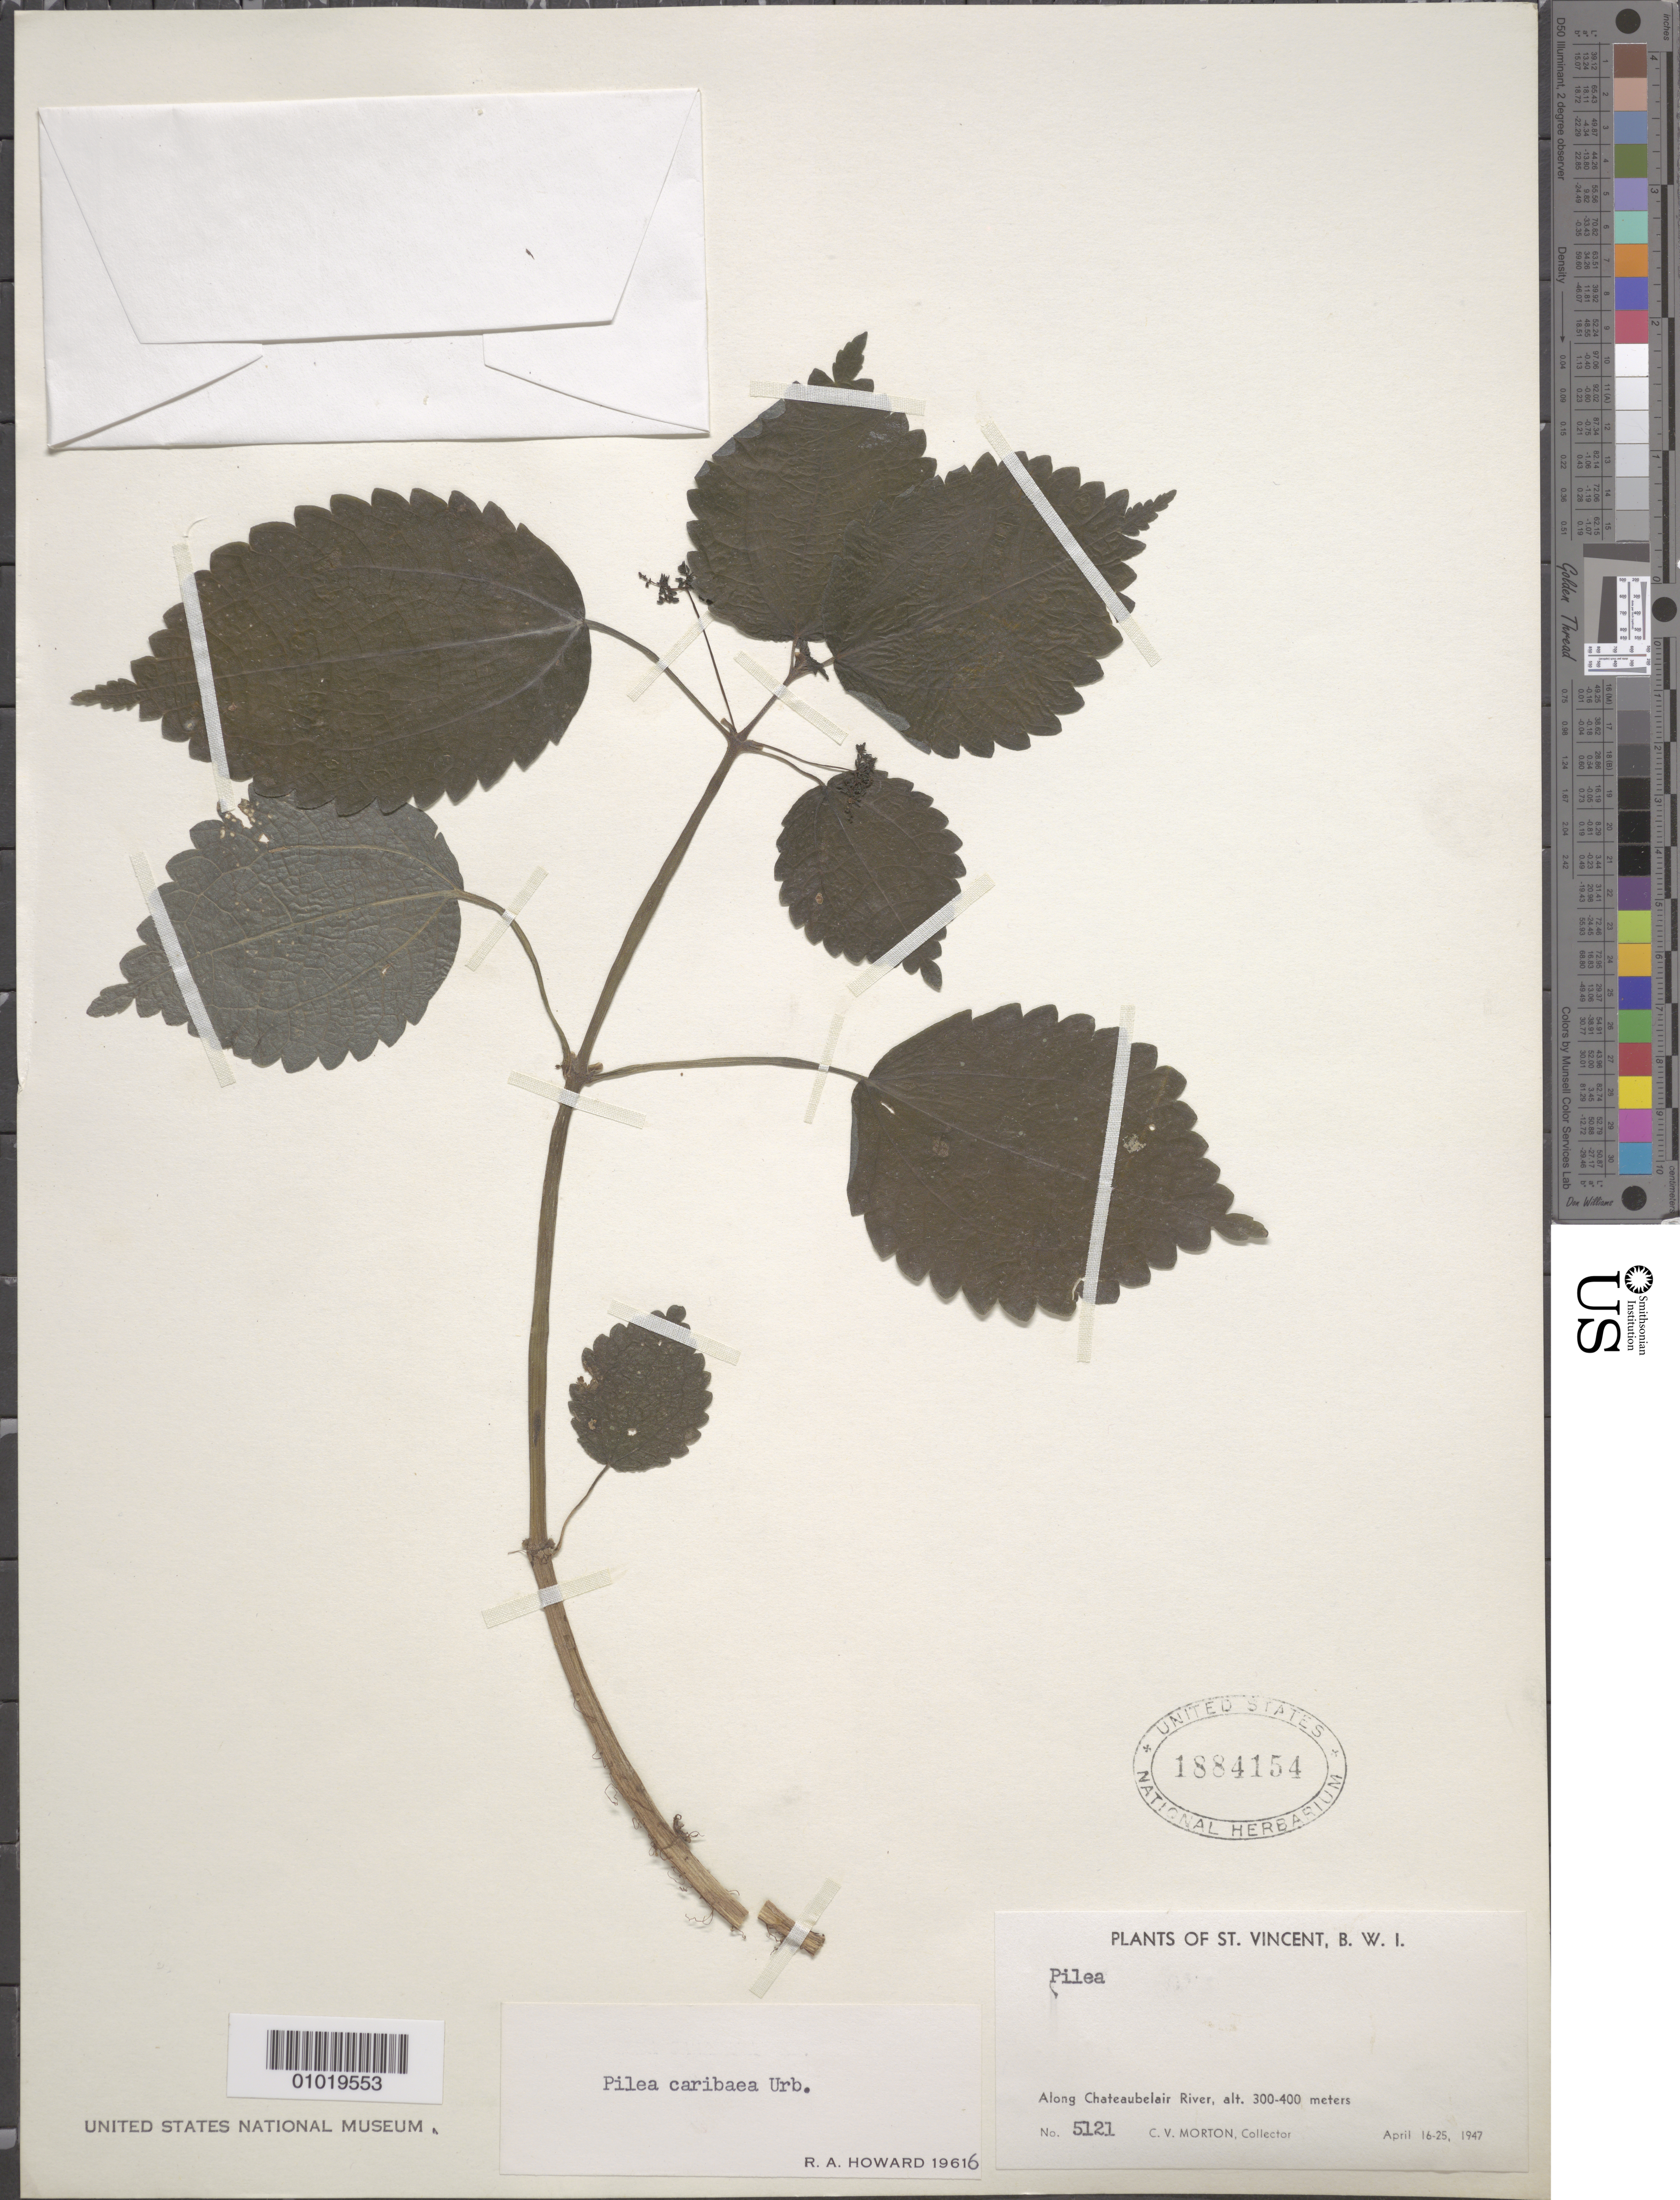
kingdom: Plantae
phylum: Tracheophyta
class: Magnoliopsida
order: Rosales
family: Urticaceae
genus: Pilea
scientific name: Pilea caribaea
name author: Urb.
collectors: C. V. Morton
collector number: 5121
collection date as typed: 16 Apr 1947 to 25 Apr 1947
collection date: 1947-04-16/1947-04-25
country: St. Vincent - Grenadines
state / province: Saint David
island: St. Vincent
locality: Along Chateaubelair River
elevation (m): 300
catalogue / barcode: US 1884154